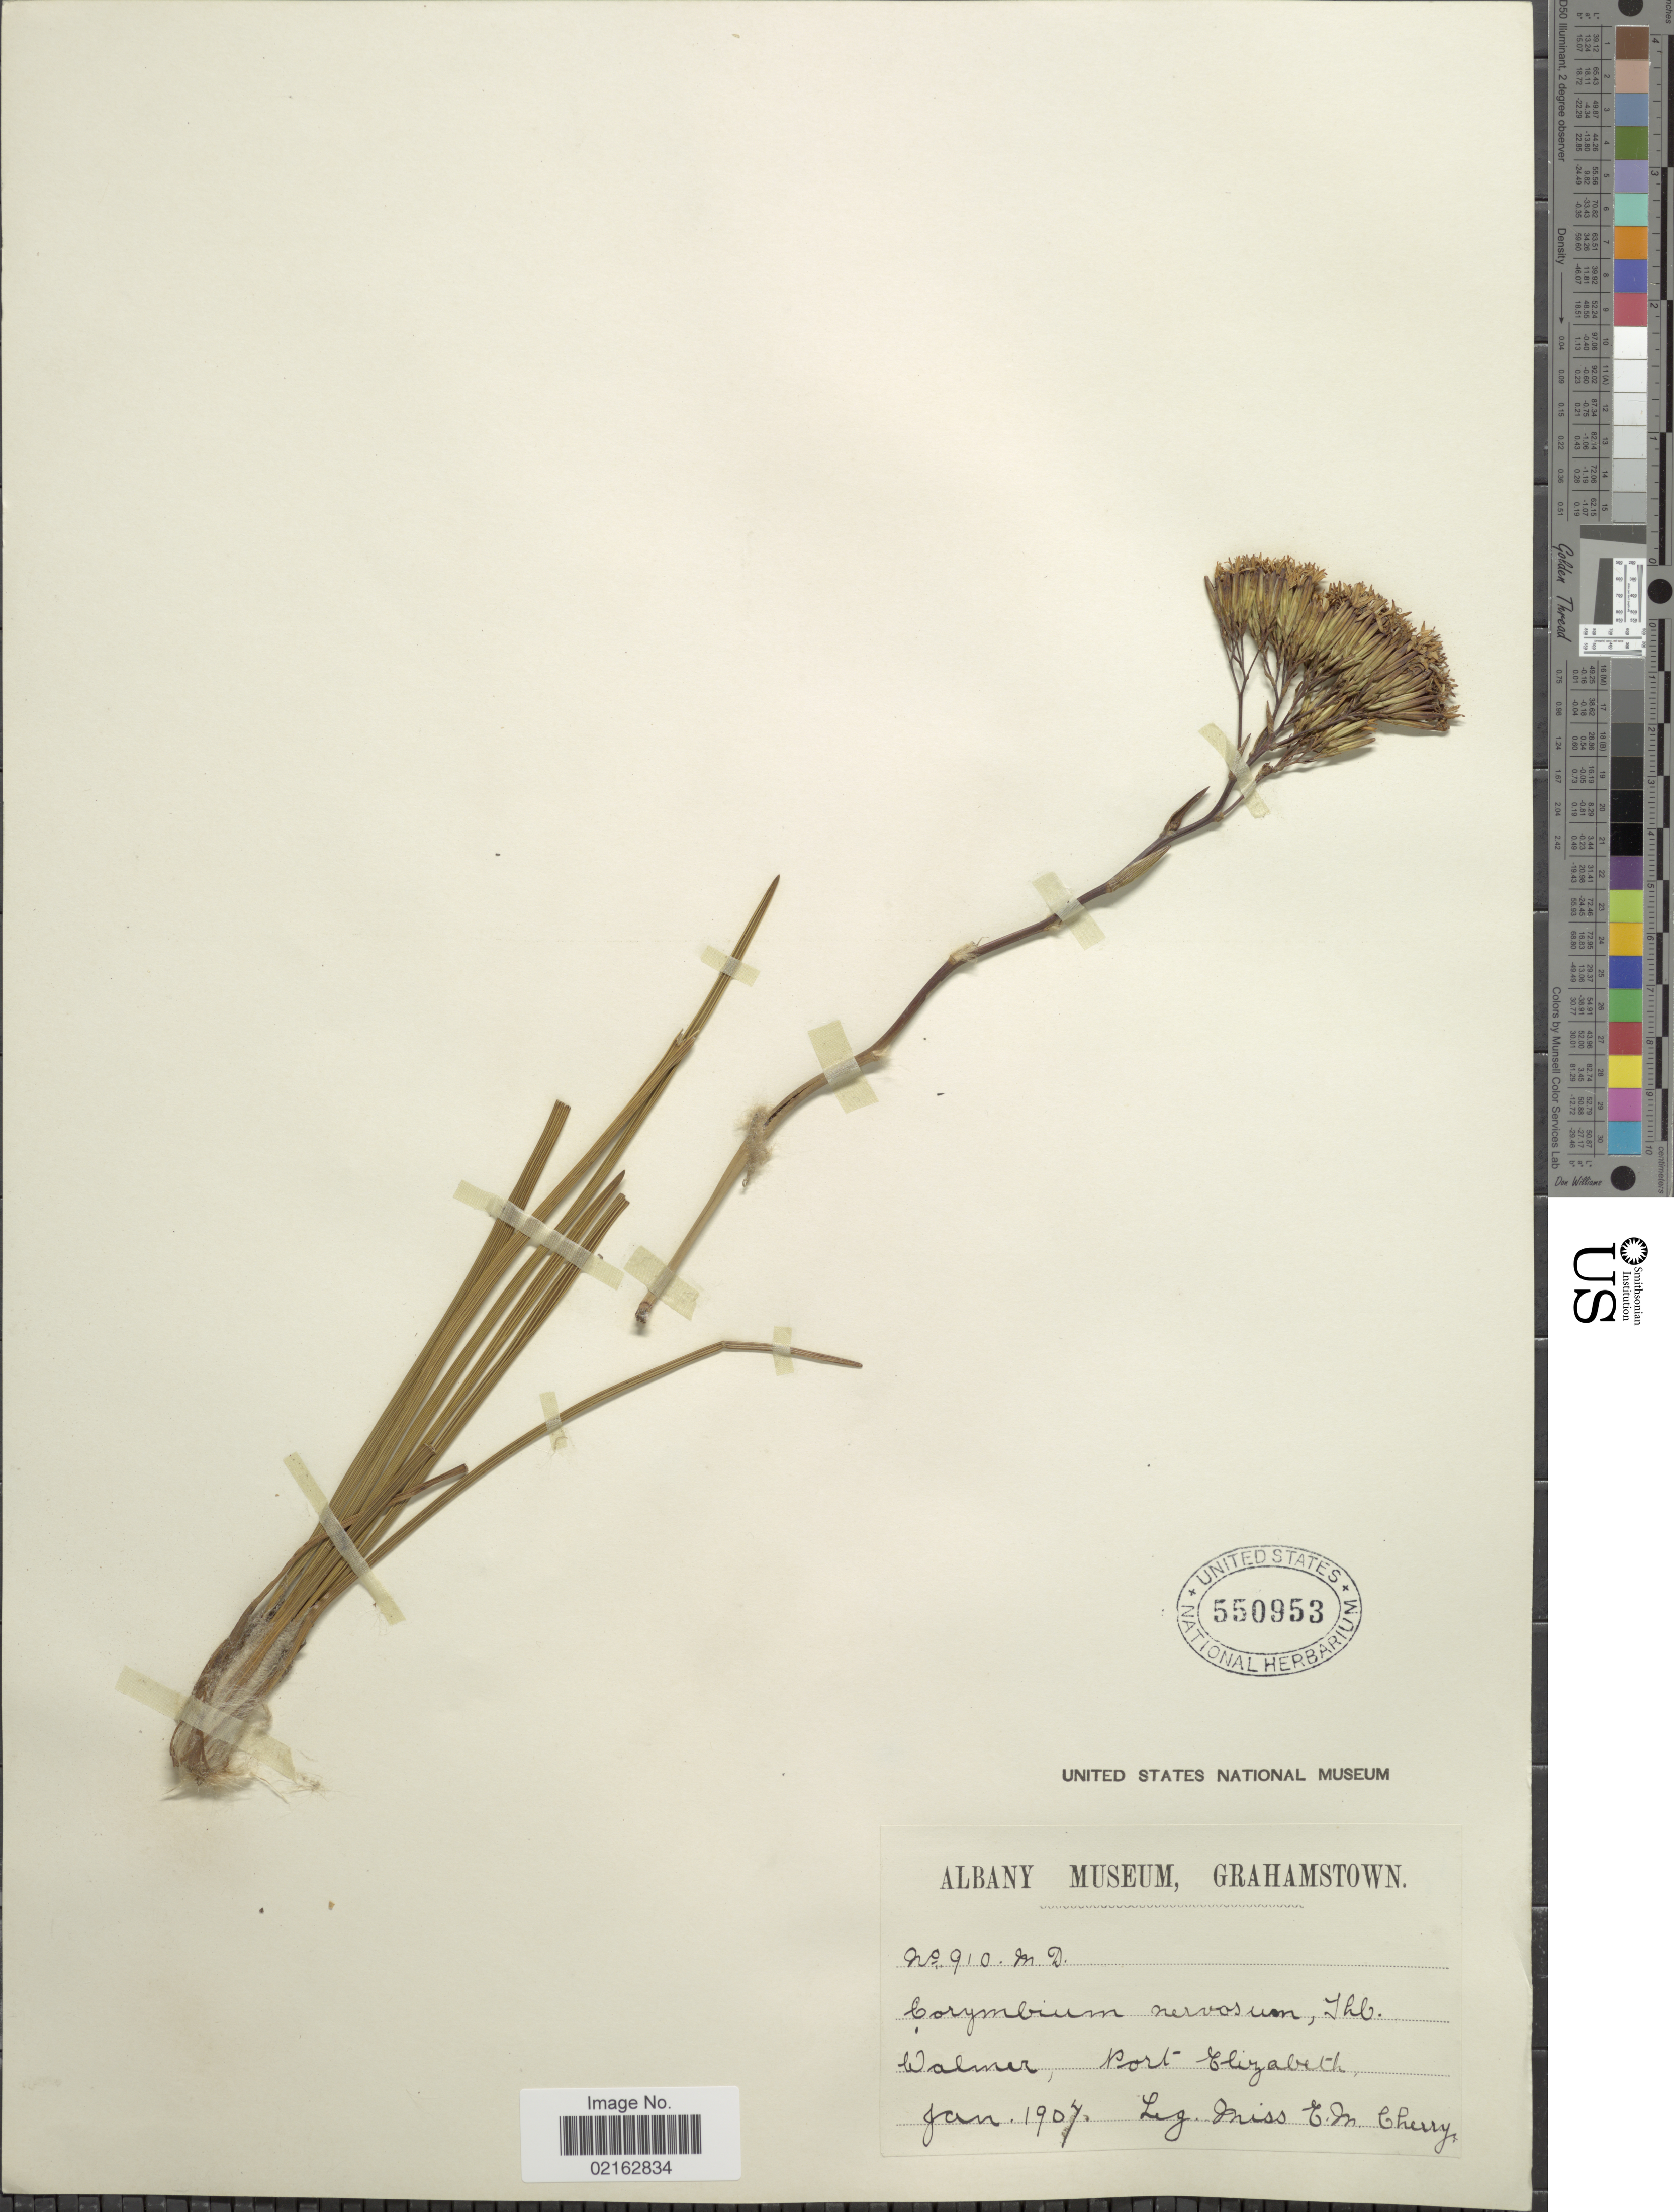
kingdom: Plantae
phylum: Tracheophyta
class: Magnoliopsida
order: Asterales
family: Asteraceae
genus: Corymbium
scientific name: Corymbium glabrum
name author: L.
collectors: C. Cherry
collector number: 910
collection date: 1904-01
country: South Africa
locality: Walmer, Port Elizabeth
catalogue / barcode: US 550953